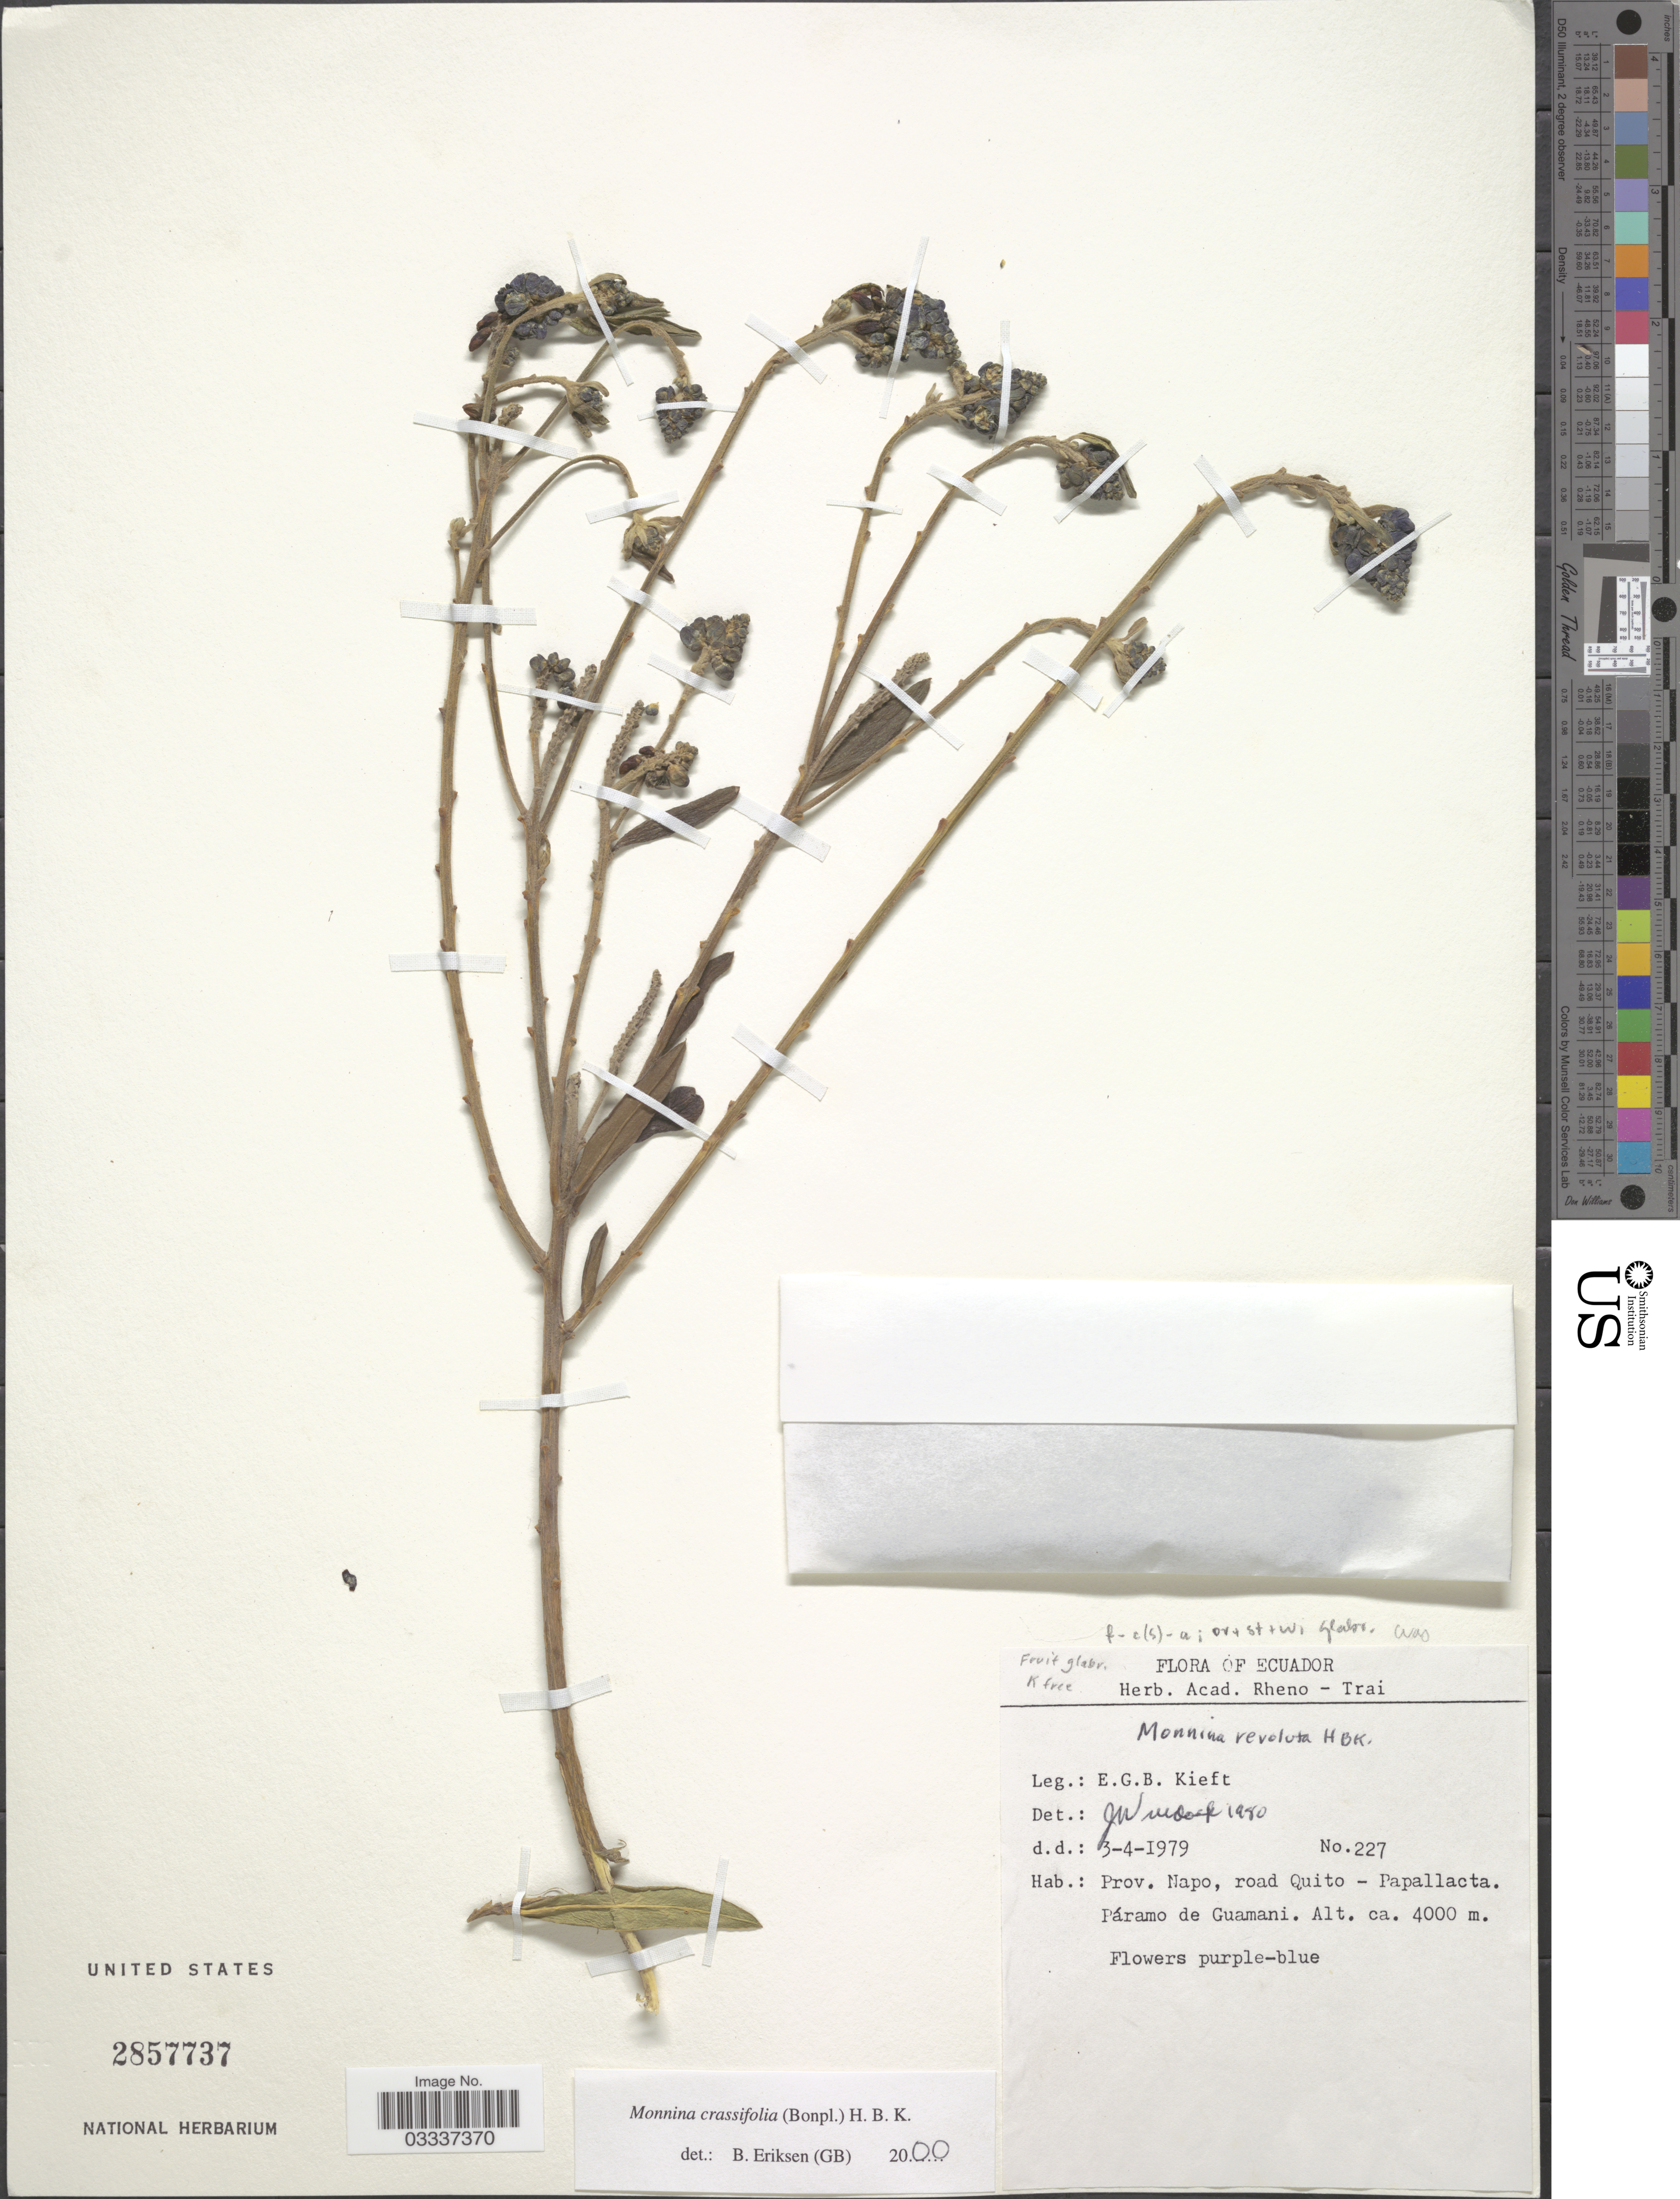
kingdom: Plantae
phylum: Tracheophyta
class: Magnoliopsida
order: Fabales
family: Polygalaceae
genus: Monnina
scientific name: Monnina crassifolia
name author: (Bonpl.) Kunth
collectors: E. Kieft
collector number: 227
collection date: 1979-04-03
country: Ecuador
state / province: Napo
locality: Road Quito - Papallacta. Páramo de Guamani.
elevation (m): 4000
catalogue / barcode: US 2857737